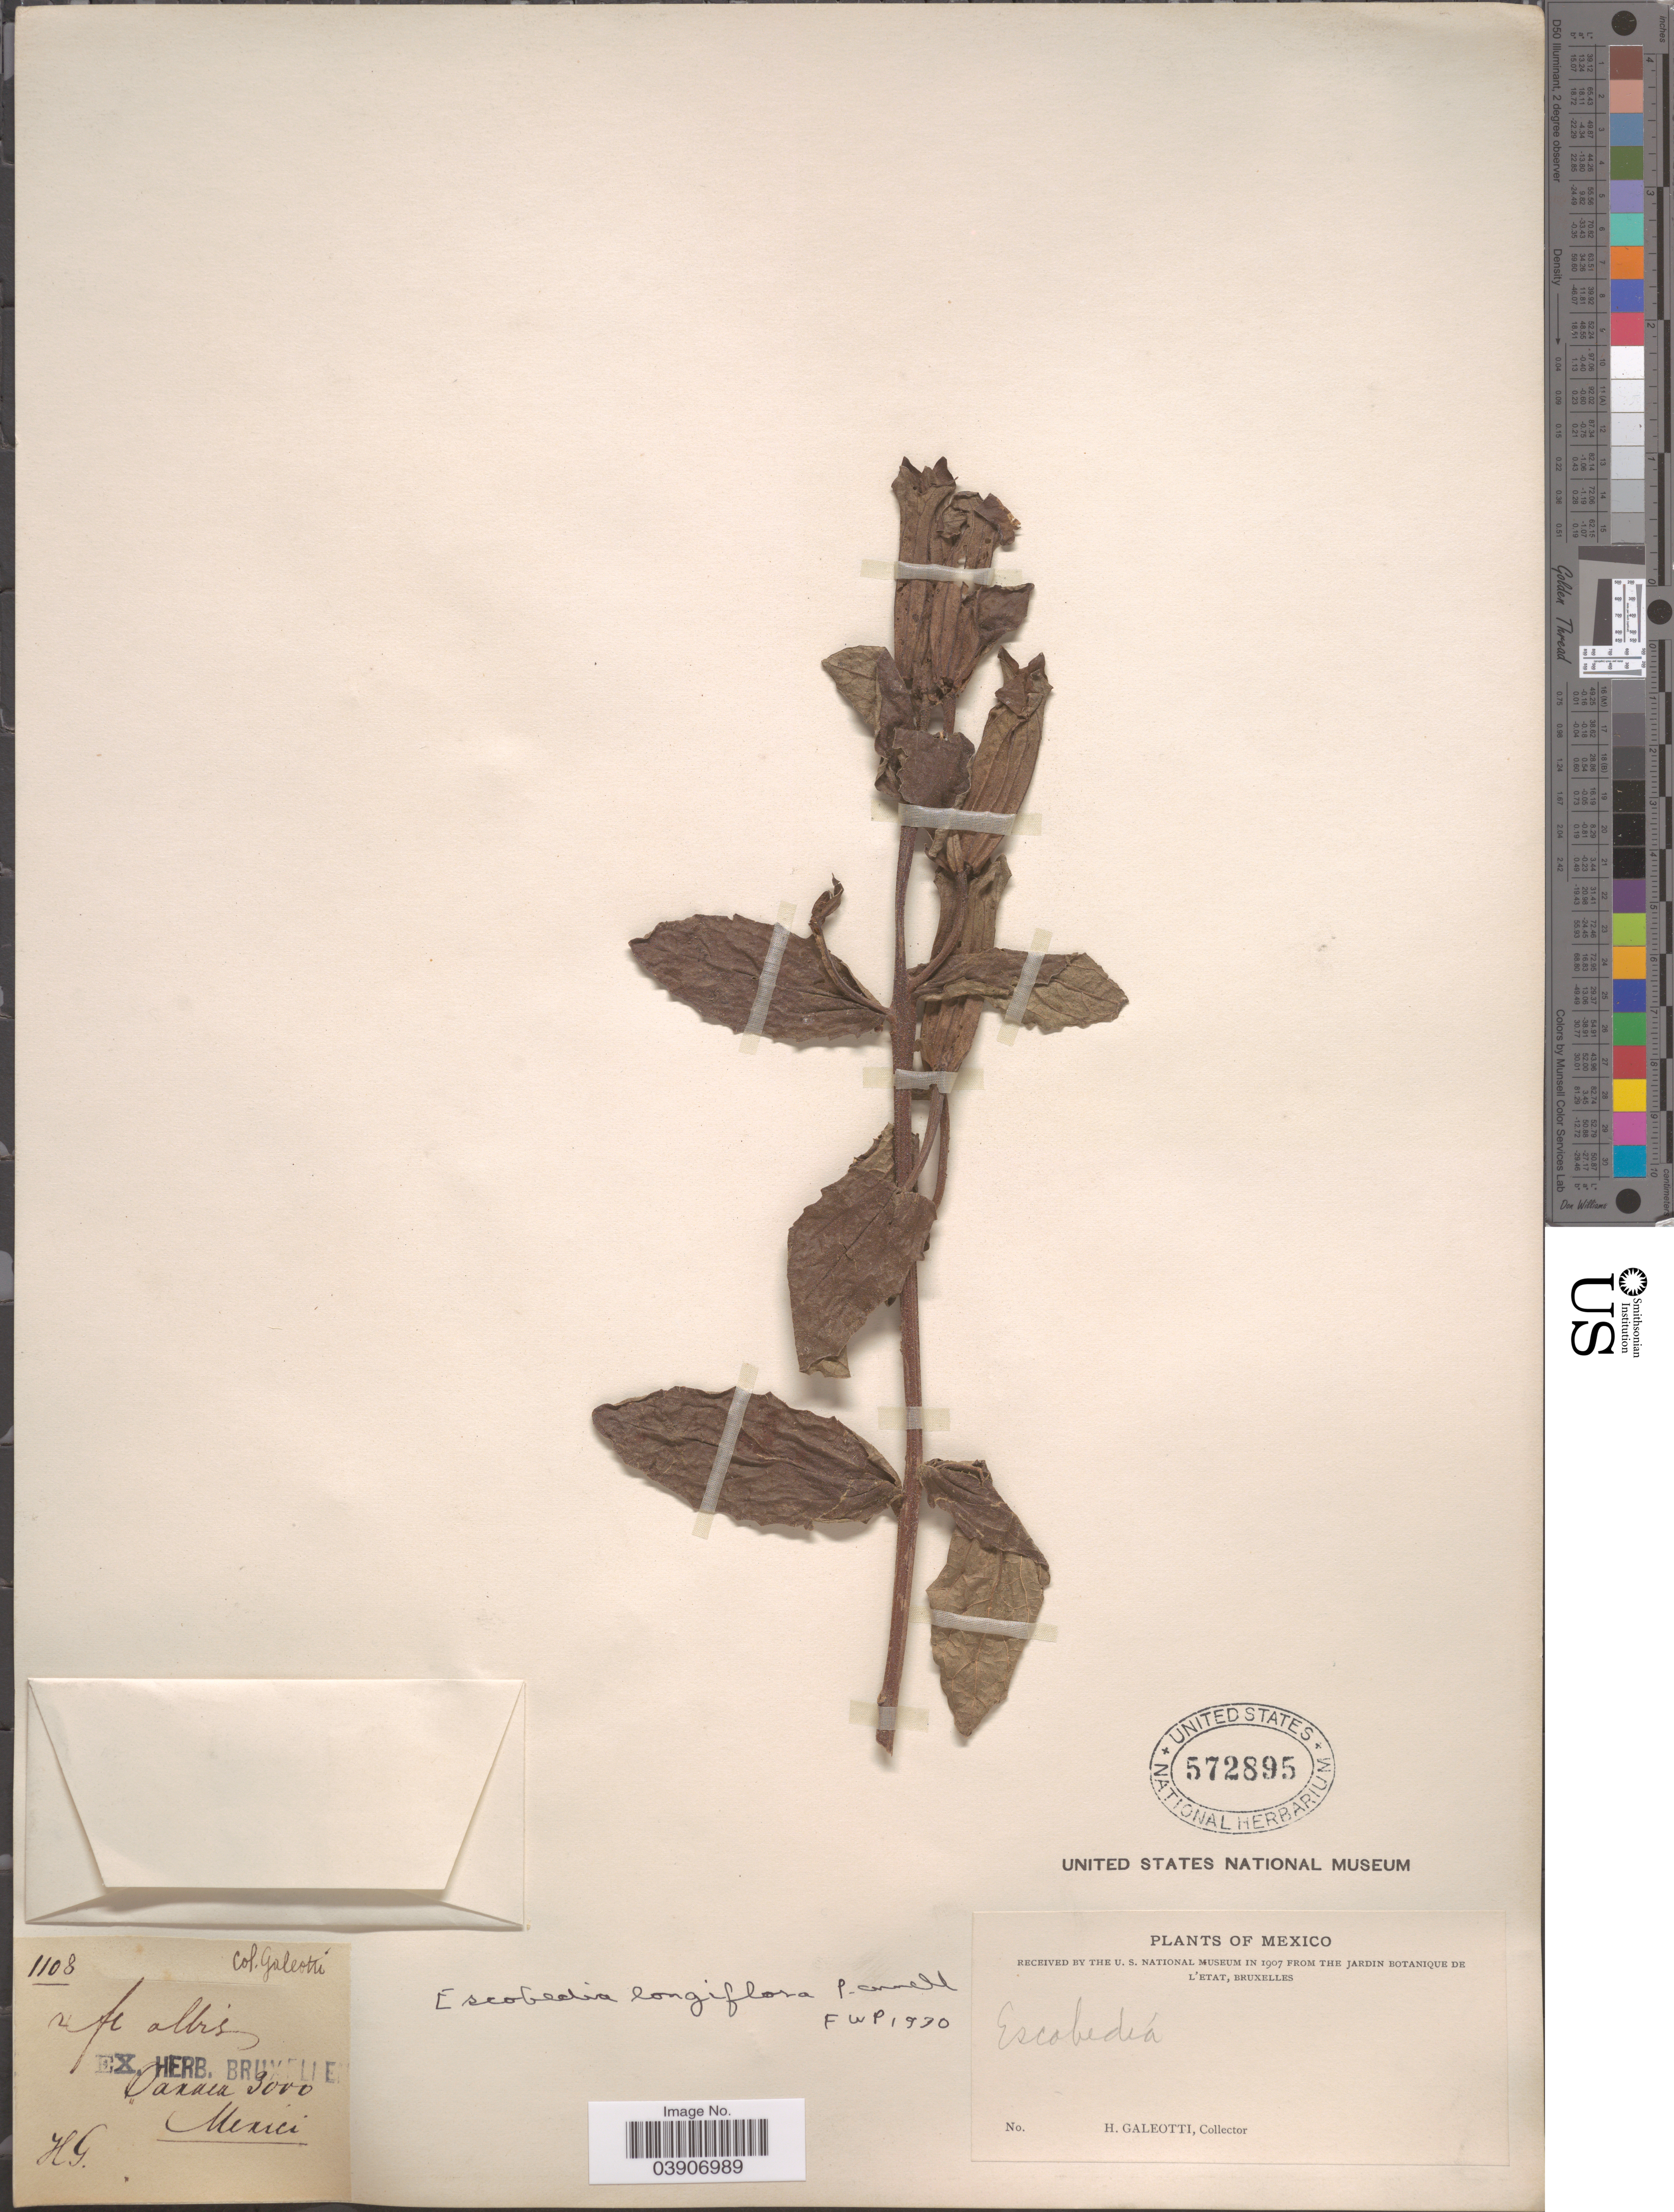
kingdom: Plantae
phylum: Tracheophyta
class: Magnoliopsida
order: Lamiales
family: Orobanchaceae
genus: Escobedia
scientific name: Escobedia longiflora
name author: Pennell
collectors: H. G. Galeotti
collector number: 1108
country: Mexico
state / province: Oaxaca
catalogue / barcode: US 572895